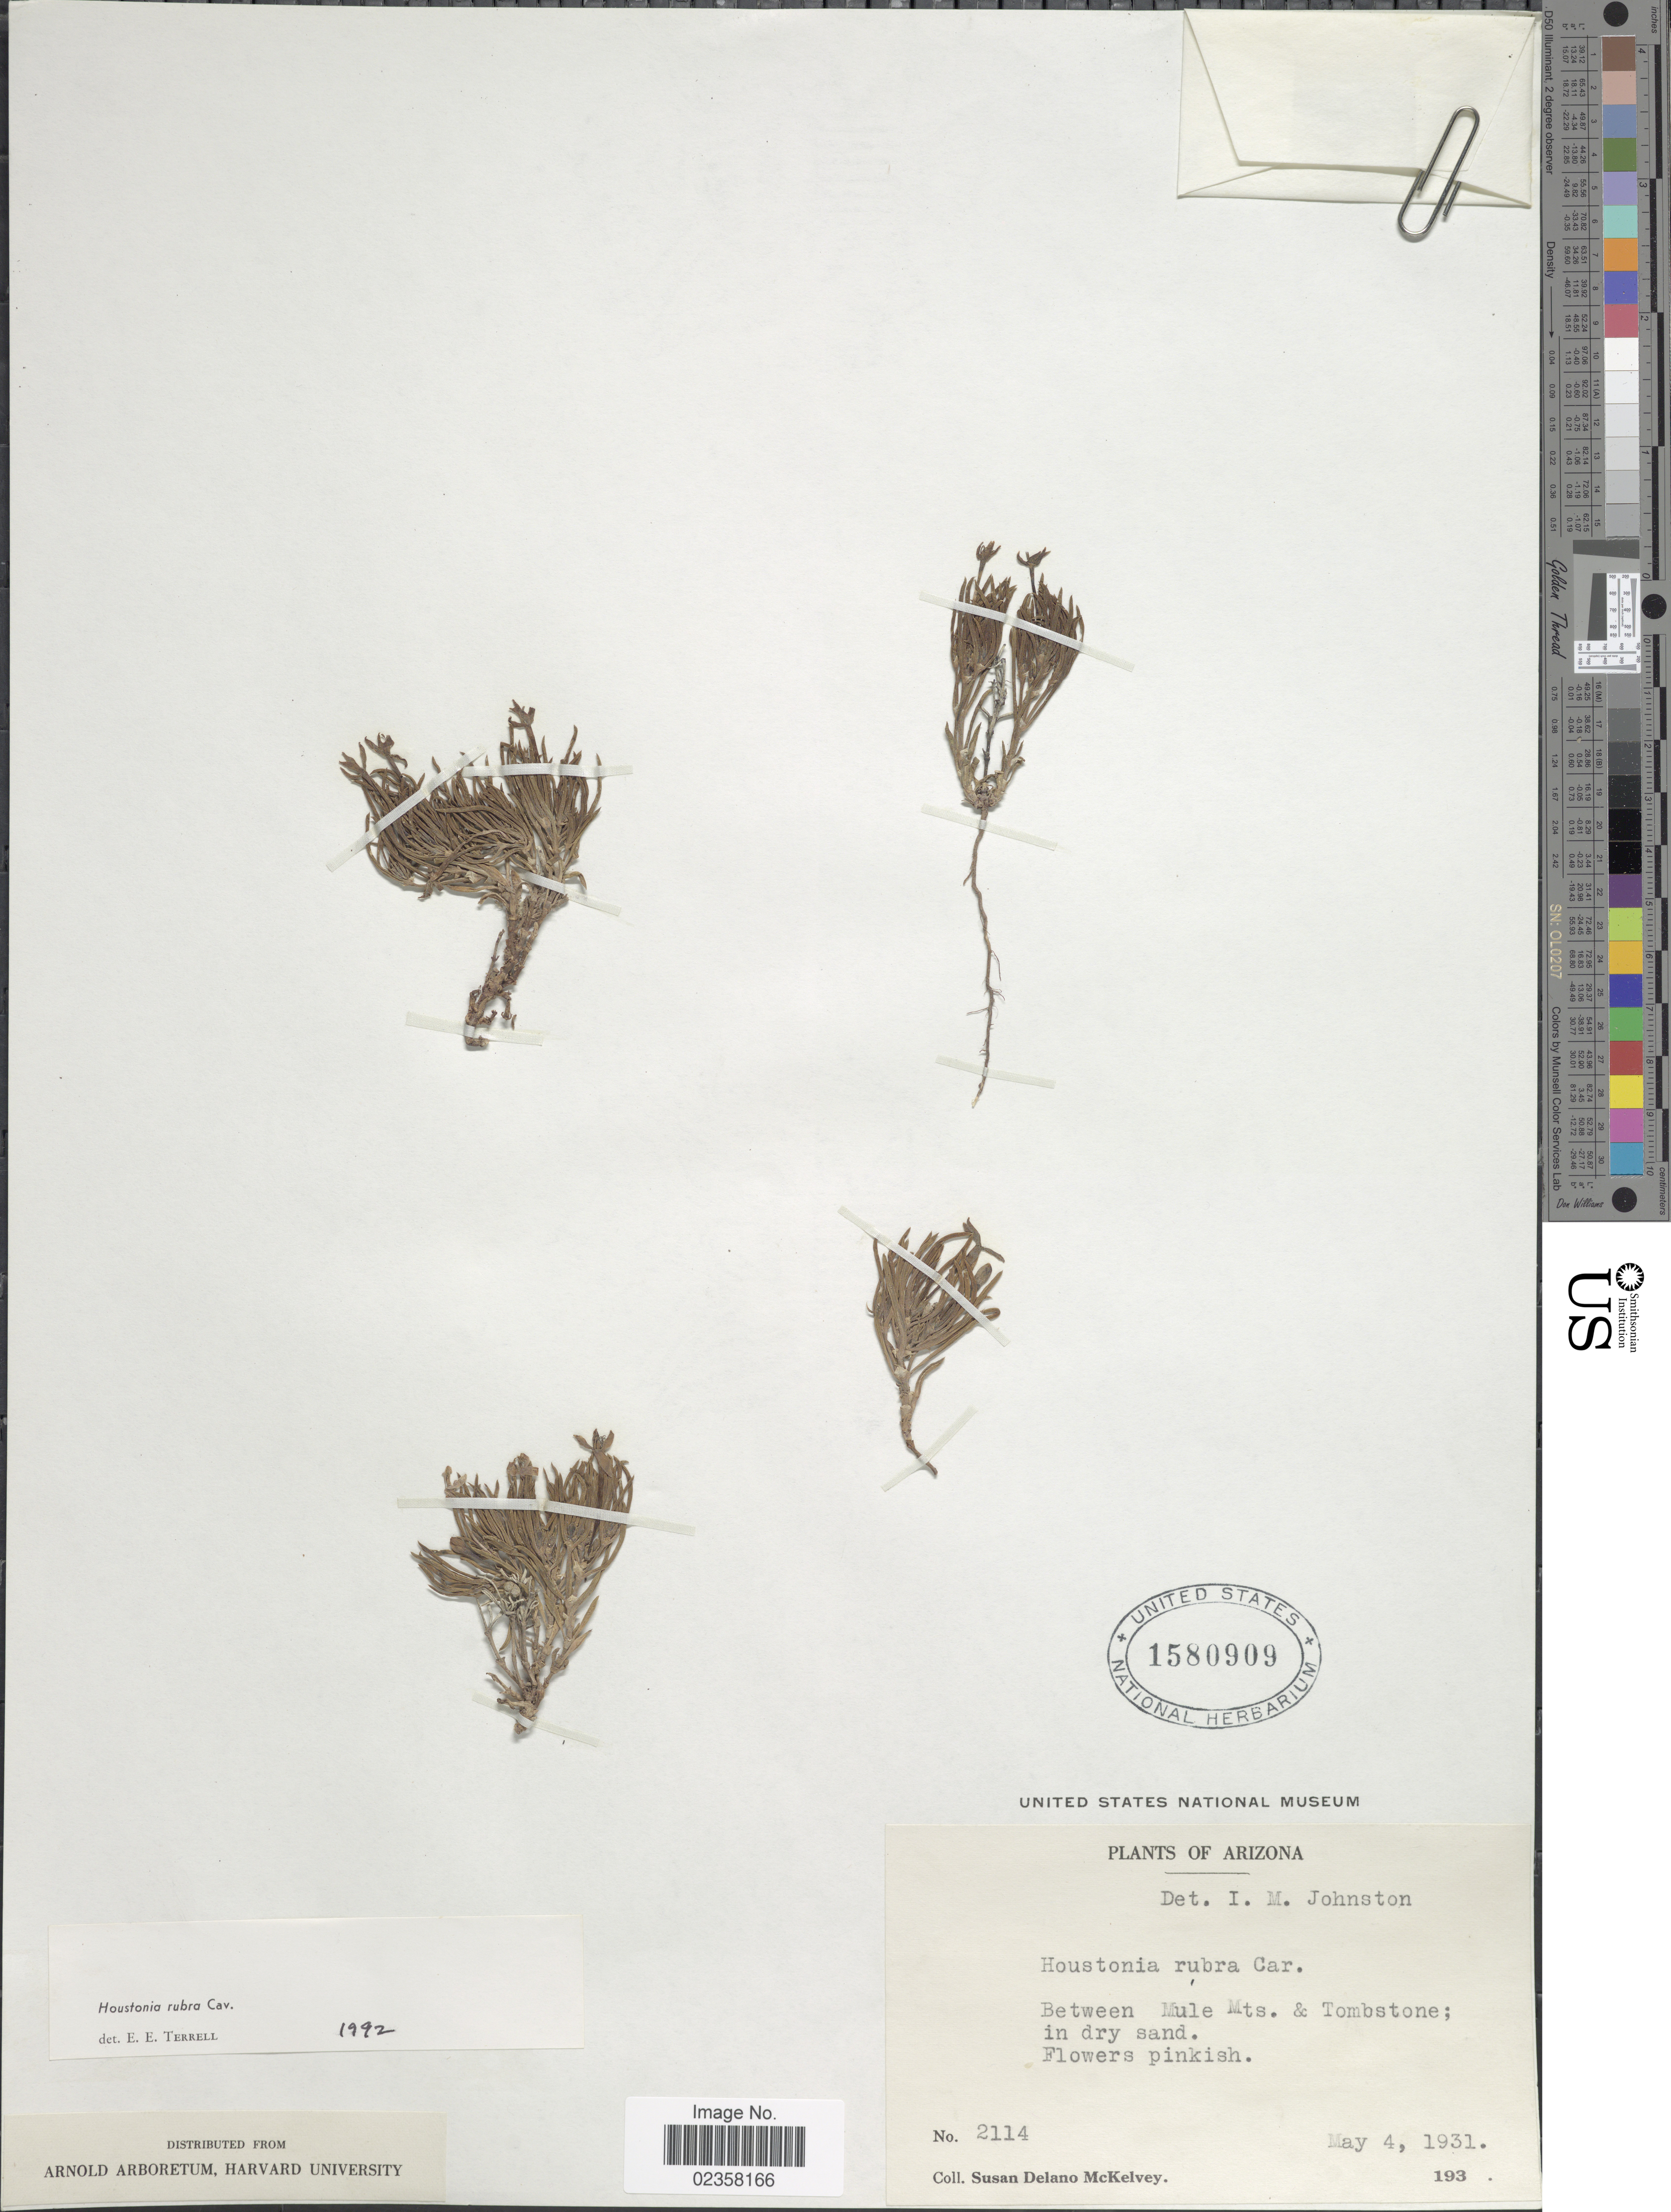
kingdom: Plantae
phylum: Tracheophyta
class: Magnoliopsida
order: Gentianales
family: Rubiaceae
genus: Houstonia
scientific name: Houstonia rubra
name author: Cav.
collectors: S. A. McKelvey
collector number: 2114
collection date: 1931-05-04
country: United States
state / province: Arizona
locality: Between Mule Mts. & Tombstone; in dry sand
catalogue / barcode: US 1580909